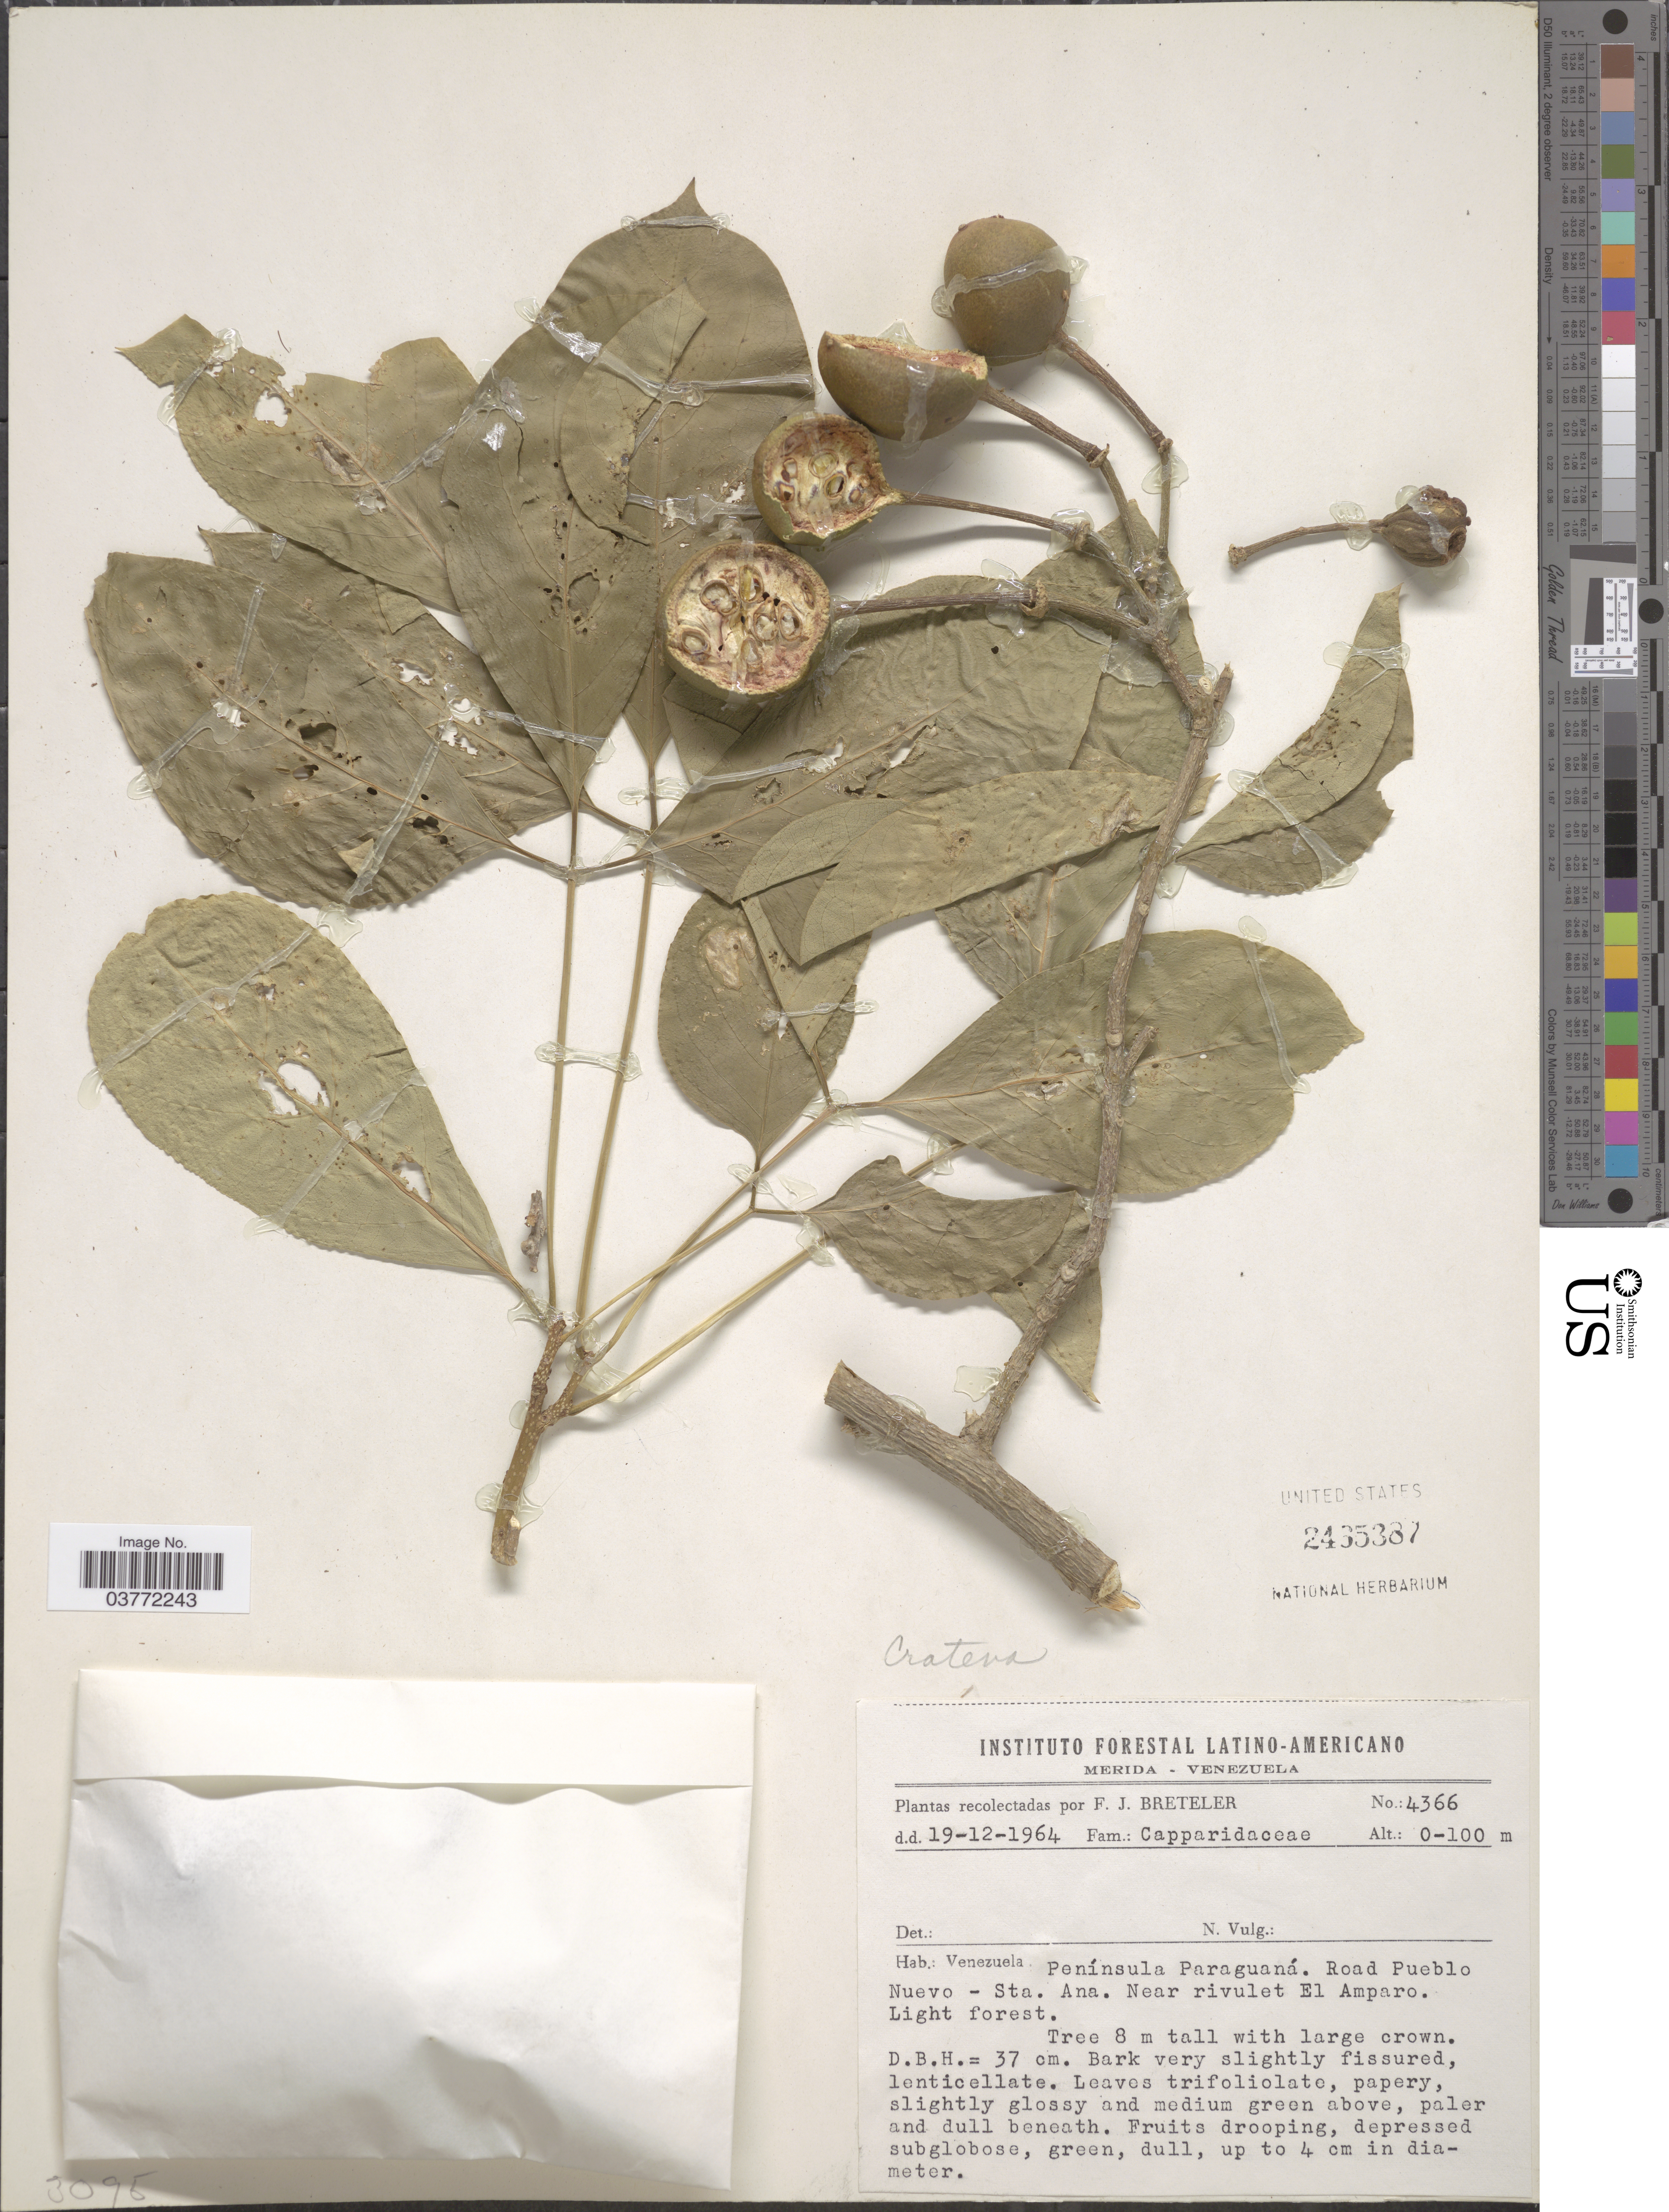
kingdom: Plantae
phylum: Tracheophyta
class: Magnoliopsida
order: Brassicales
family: Capparaceae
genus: Crateva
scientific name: Crateva sp.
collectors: F. J. Breteler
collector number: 4366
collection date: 1964-12-19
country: Venezuela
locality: Península Paraguaná. Road Pueblo Nuevo - Sta. Ana. Near Rivulet El Amparo.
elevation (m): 0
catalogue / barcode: US 2435387